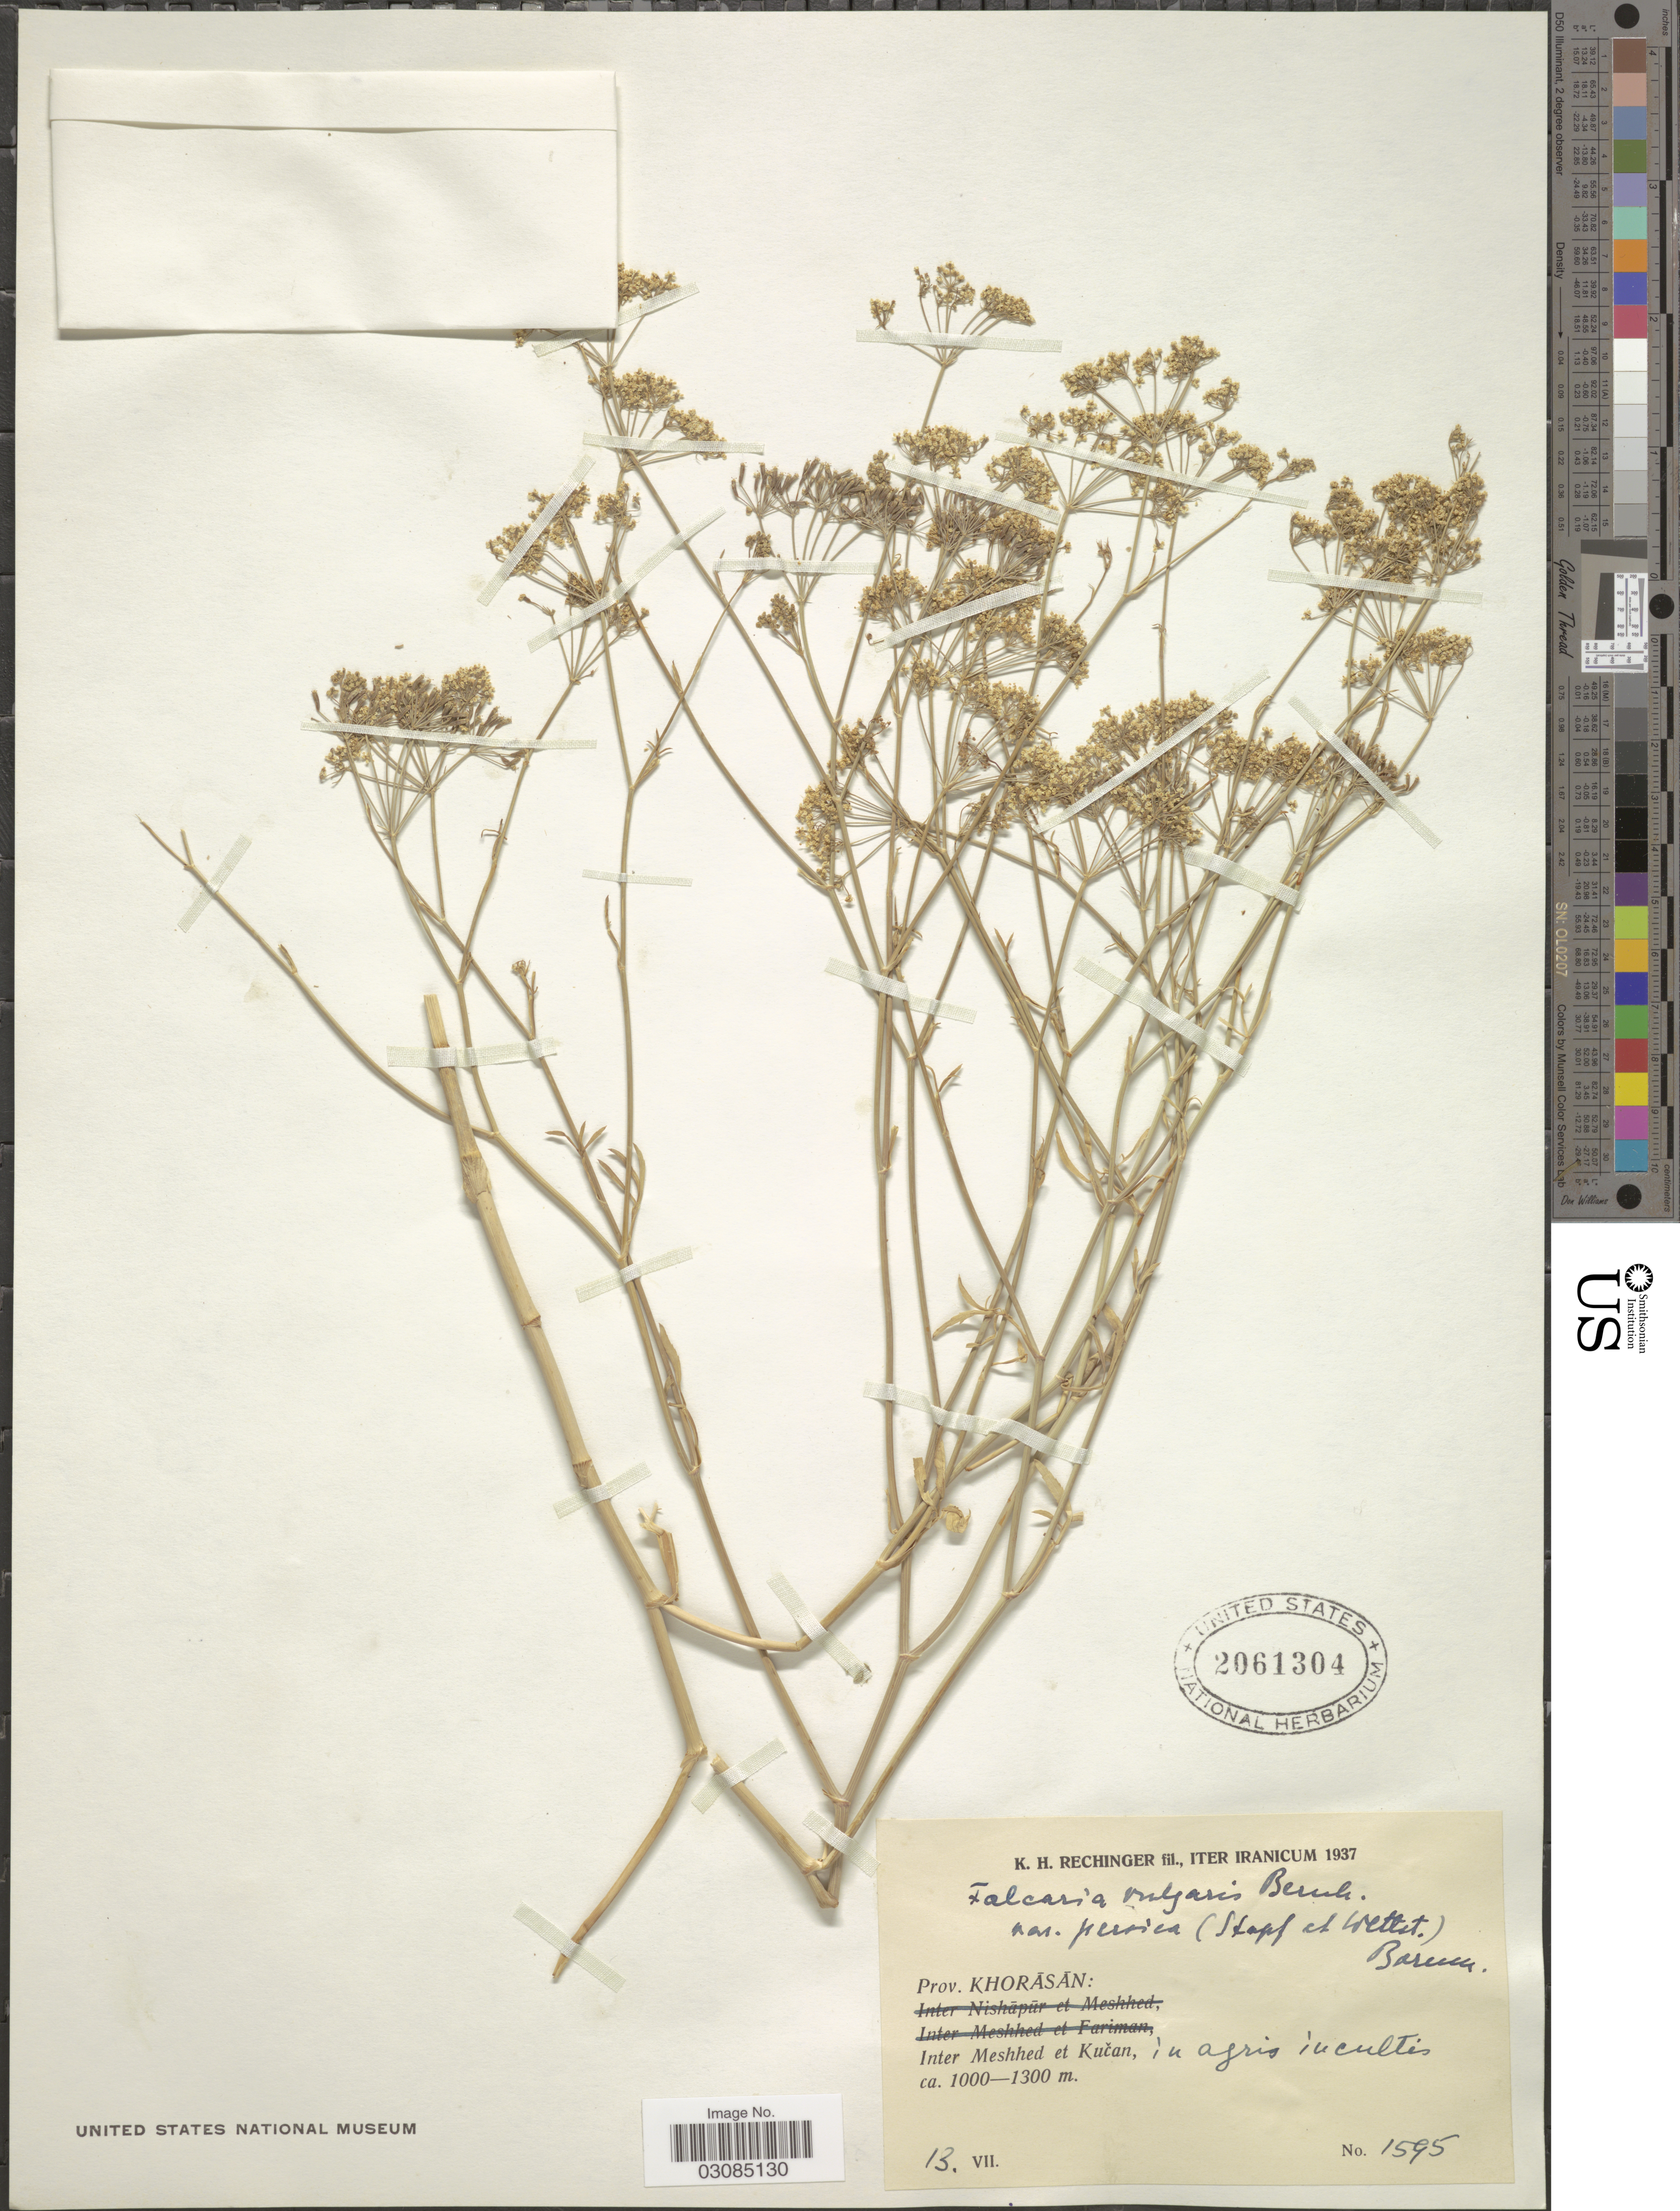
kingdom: Plantae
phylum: Tracheophyta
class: Magnoliopsida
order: Apiales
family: Apiaceae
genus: Falcaria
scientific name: Falcaria vulgaris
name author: Bernh.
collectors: K. H. Rechinger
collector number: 1595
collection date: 1937-07-13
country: Iran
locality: Khorasan: Inter Meshhed et Kucan, in agris incultis.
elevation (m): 1000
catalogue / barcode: US 2061304